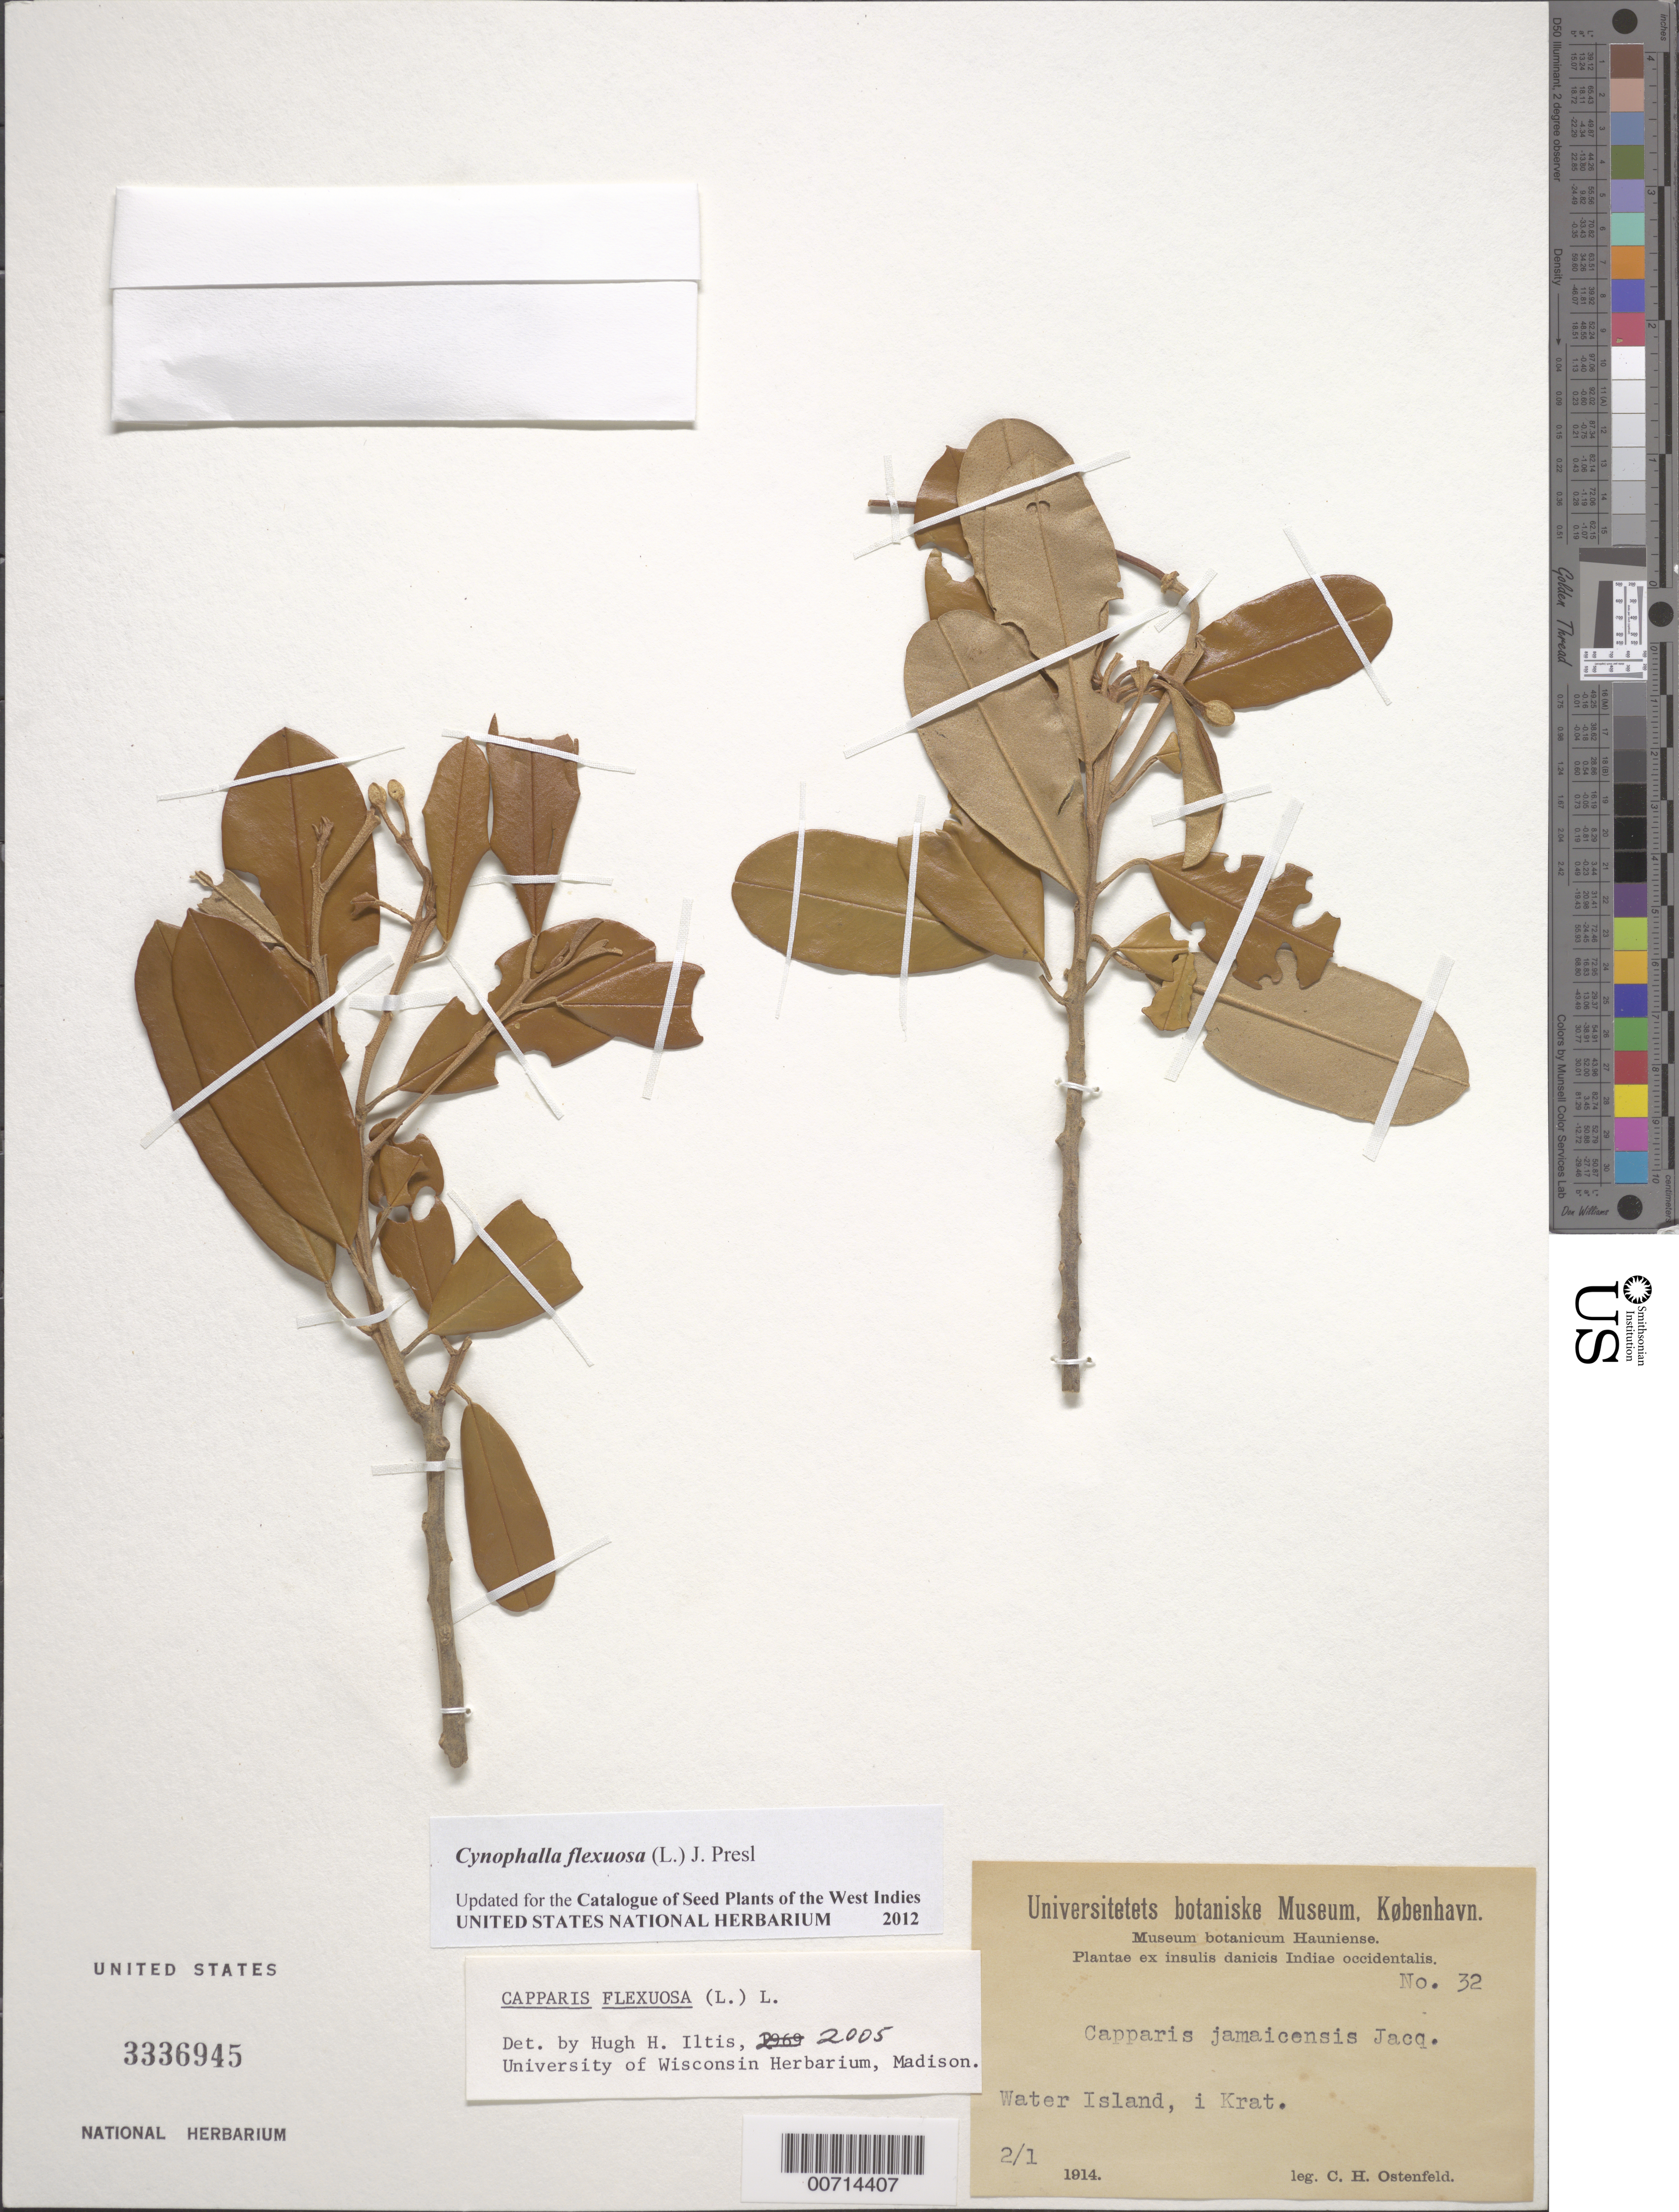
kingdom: Plantae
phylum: Tracheophyta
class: Magnoliopsida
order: Brassicales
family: Capparaceae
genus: Quadrella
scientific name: Quadrella cynophallophora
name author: (L.) Hutch.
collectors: C. Ostenfeld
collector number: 32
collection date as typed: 02 Jan 1914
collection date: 1914-01-02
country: U.S. Virgin Islands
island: St. Thomas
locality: Water Island, I Krat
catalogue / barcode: US 3336945